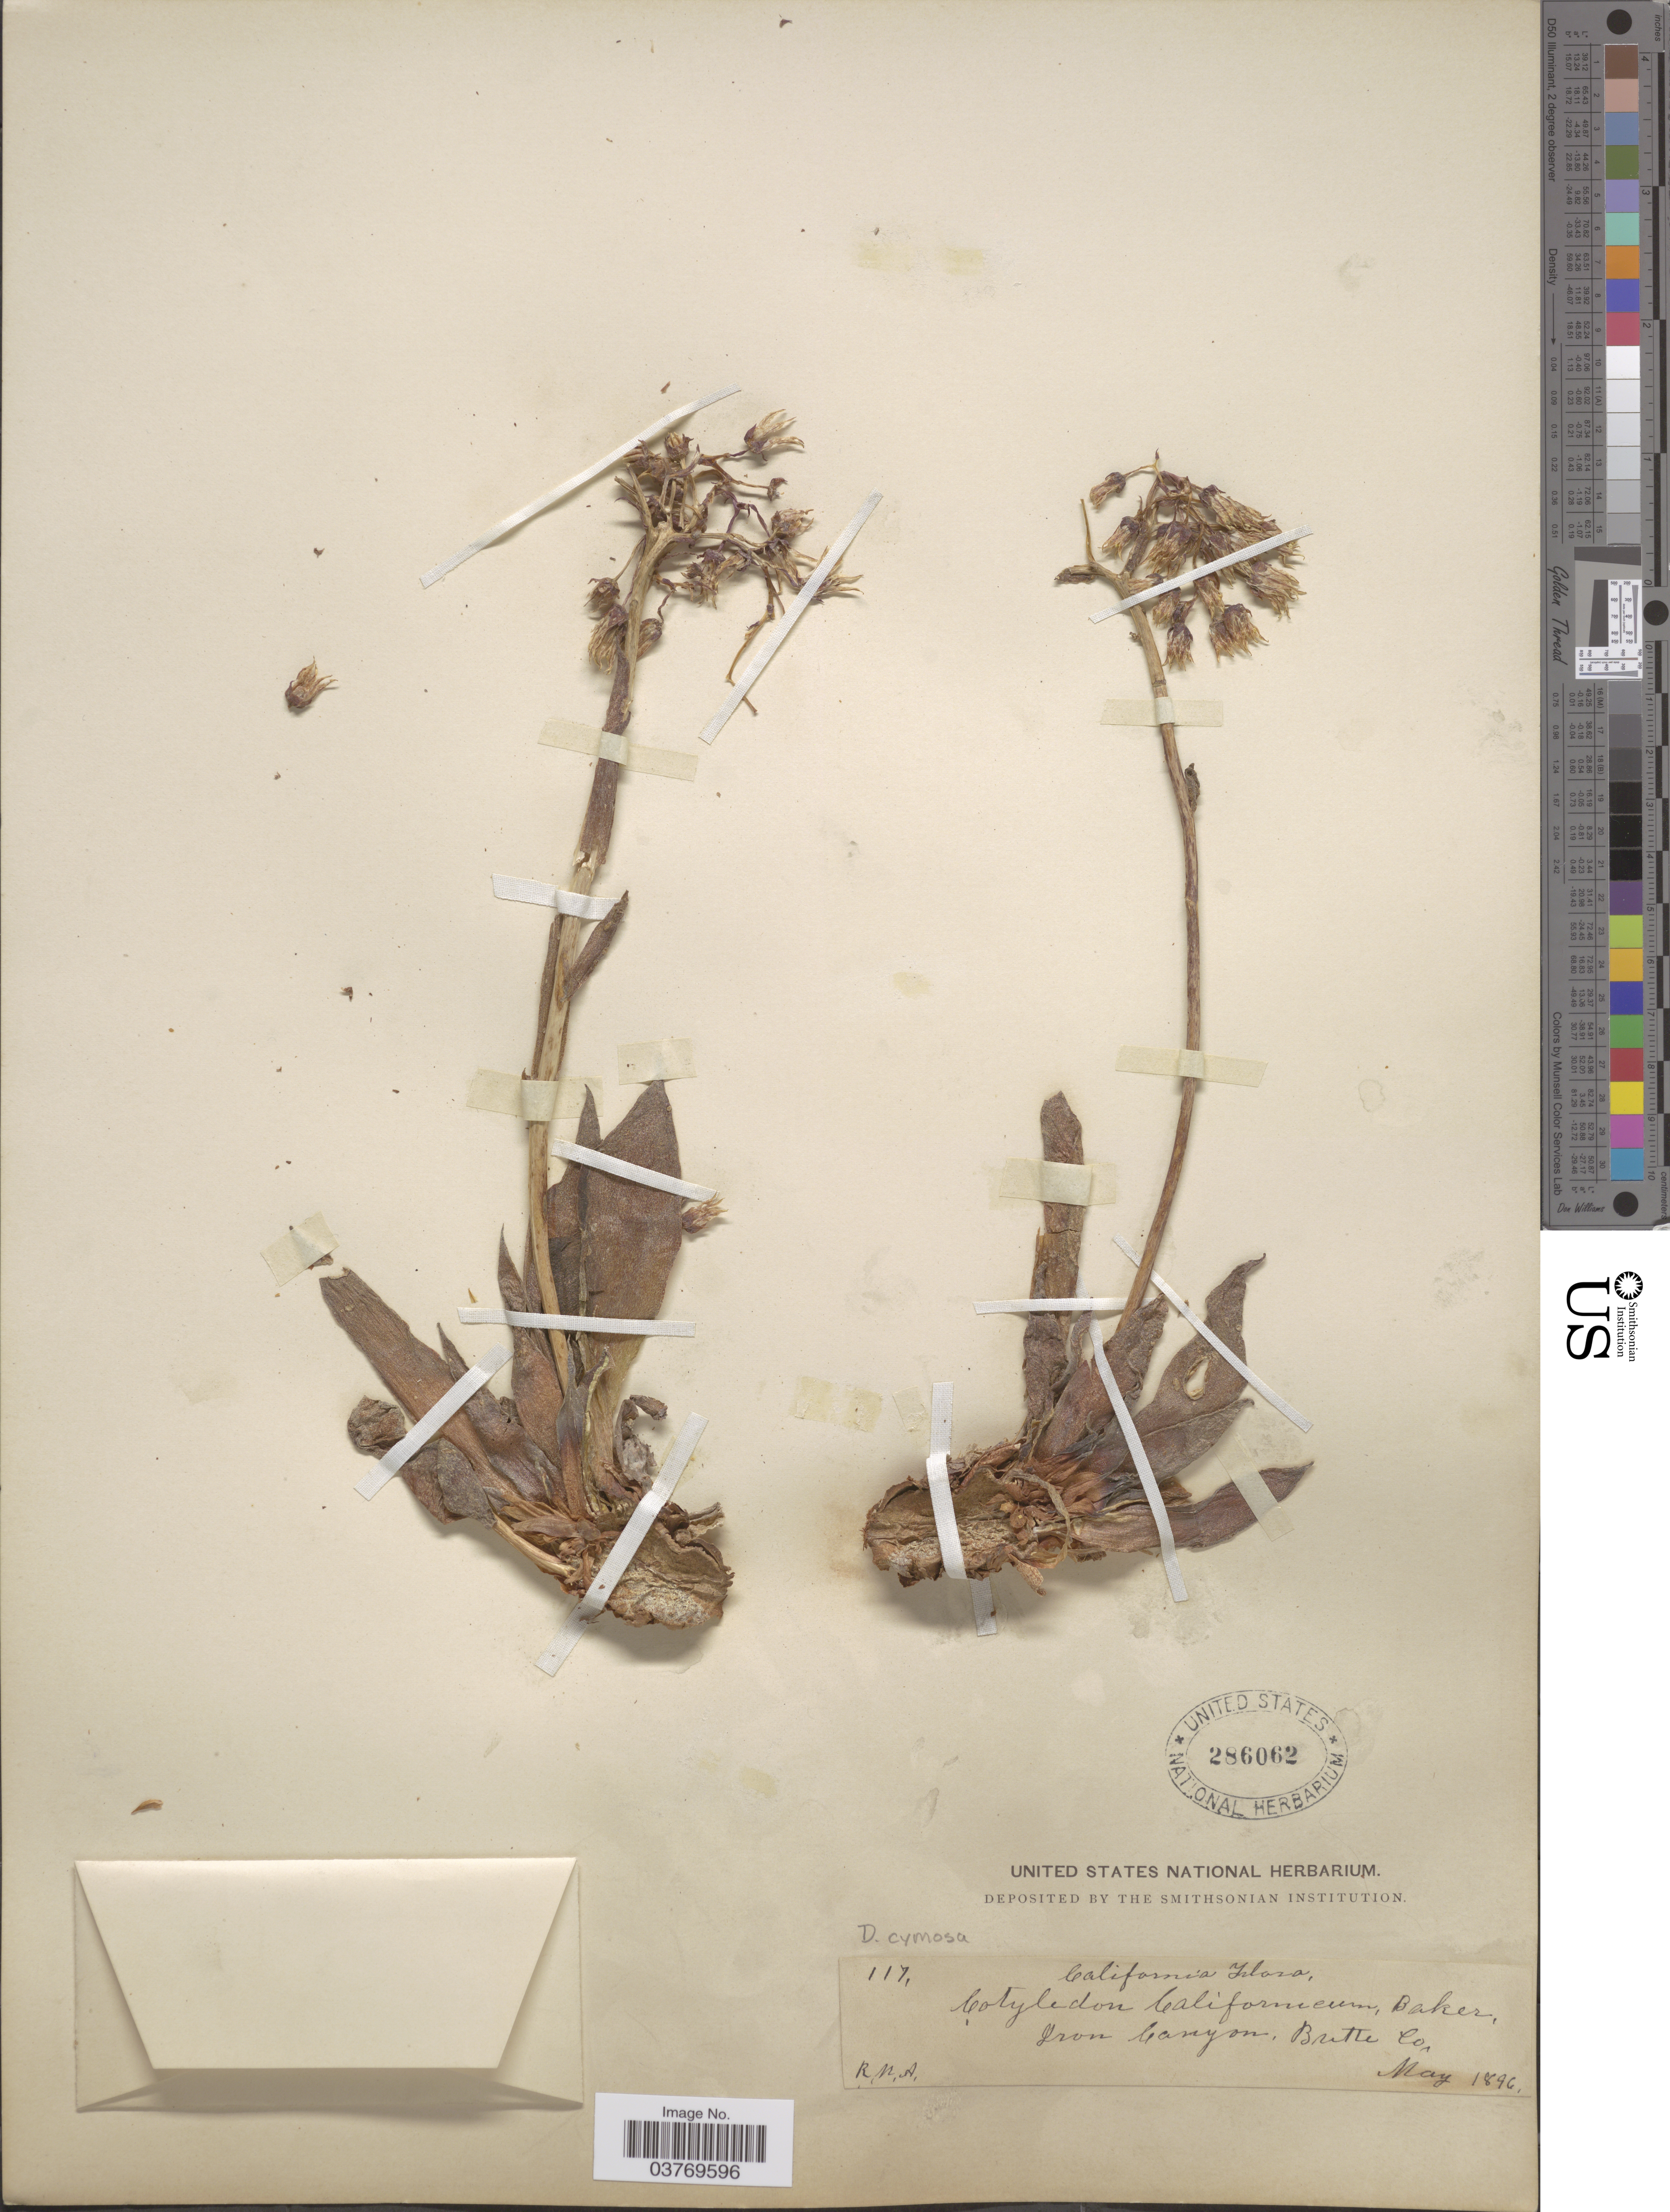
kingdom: Plantae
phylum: Tracheophyta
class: Magnoliopsida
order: Saxifragales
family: Crassulaceae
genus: Dudleya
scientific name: Dudleya cymosa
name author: (Lem.) Britton & Rose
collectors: R. M. A.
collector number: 117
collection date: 1896-05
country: United States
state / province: California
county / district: Butte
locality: Iron Canyon, Butte Co.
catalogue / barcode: US 286062